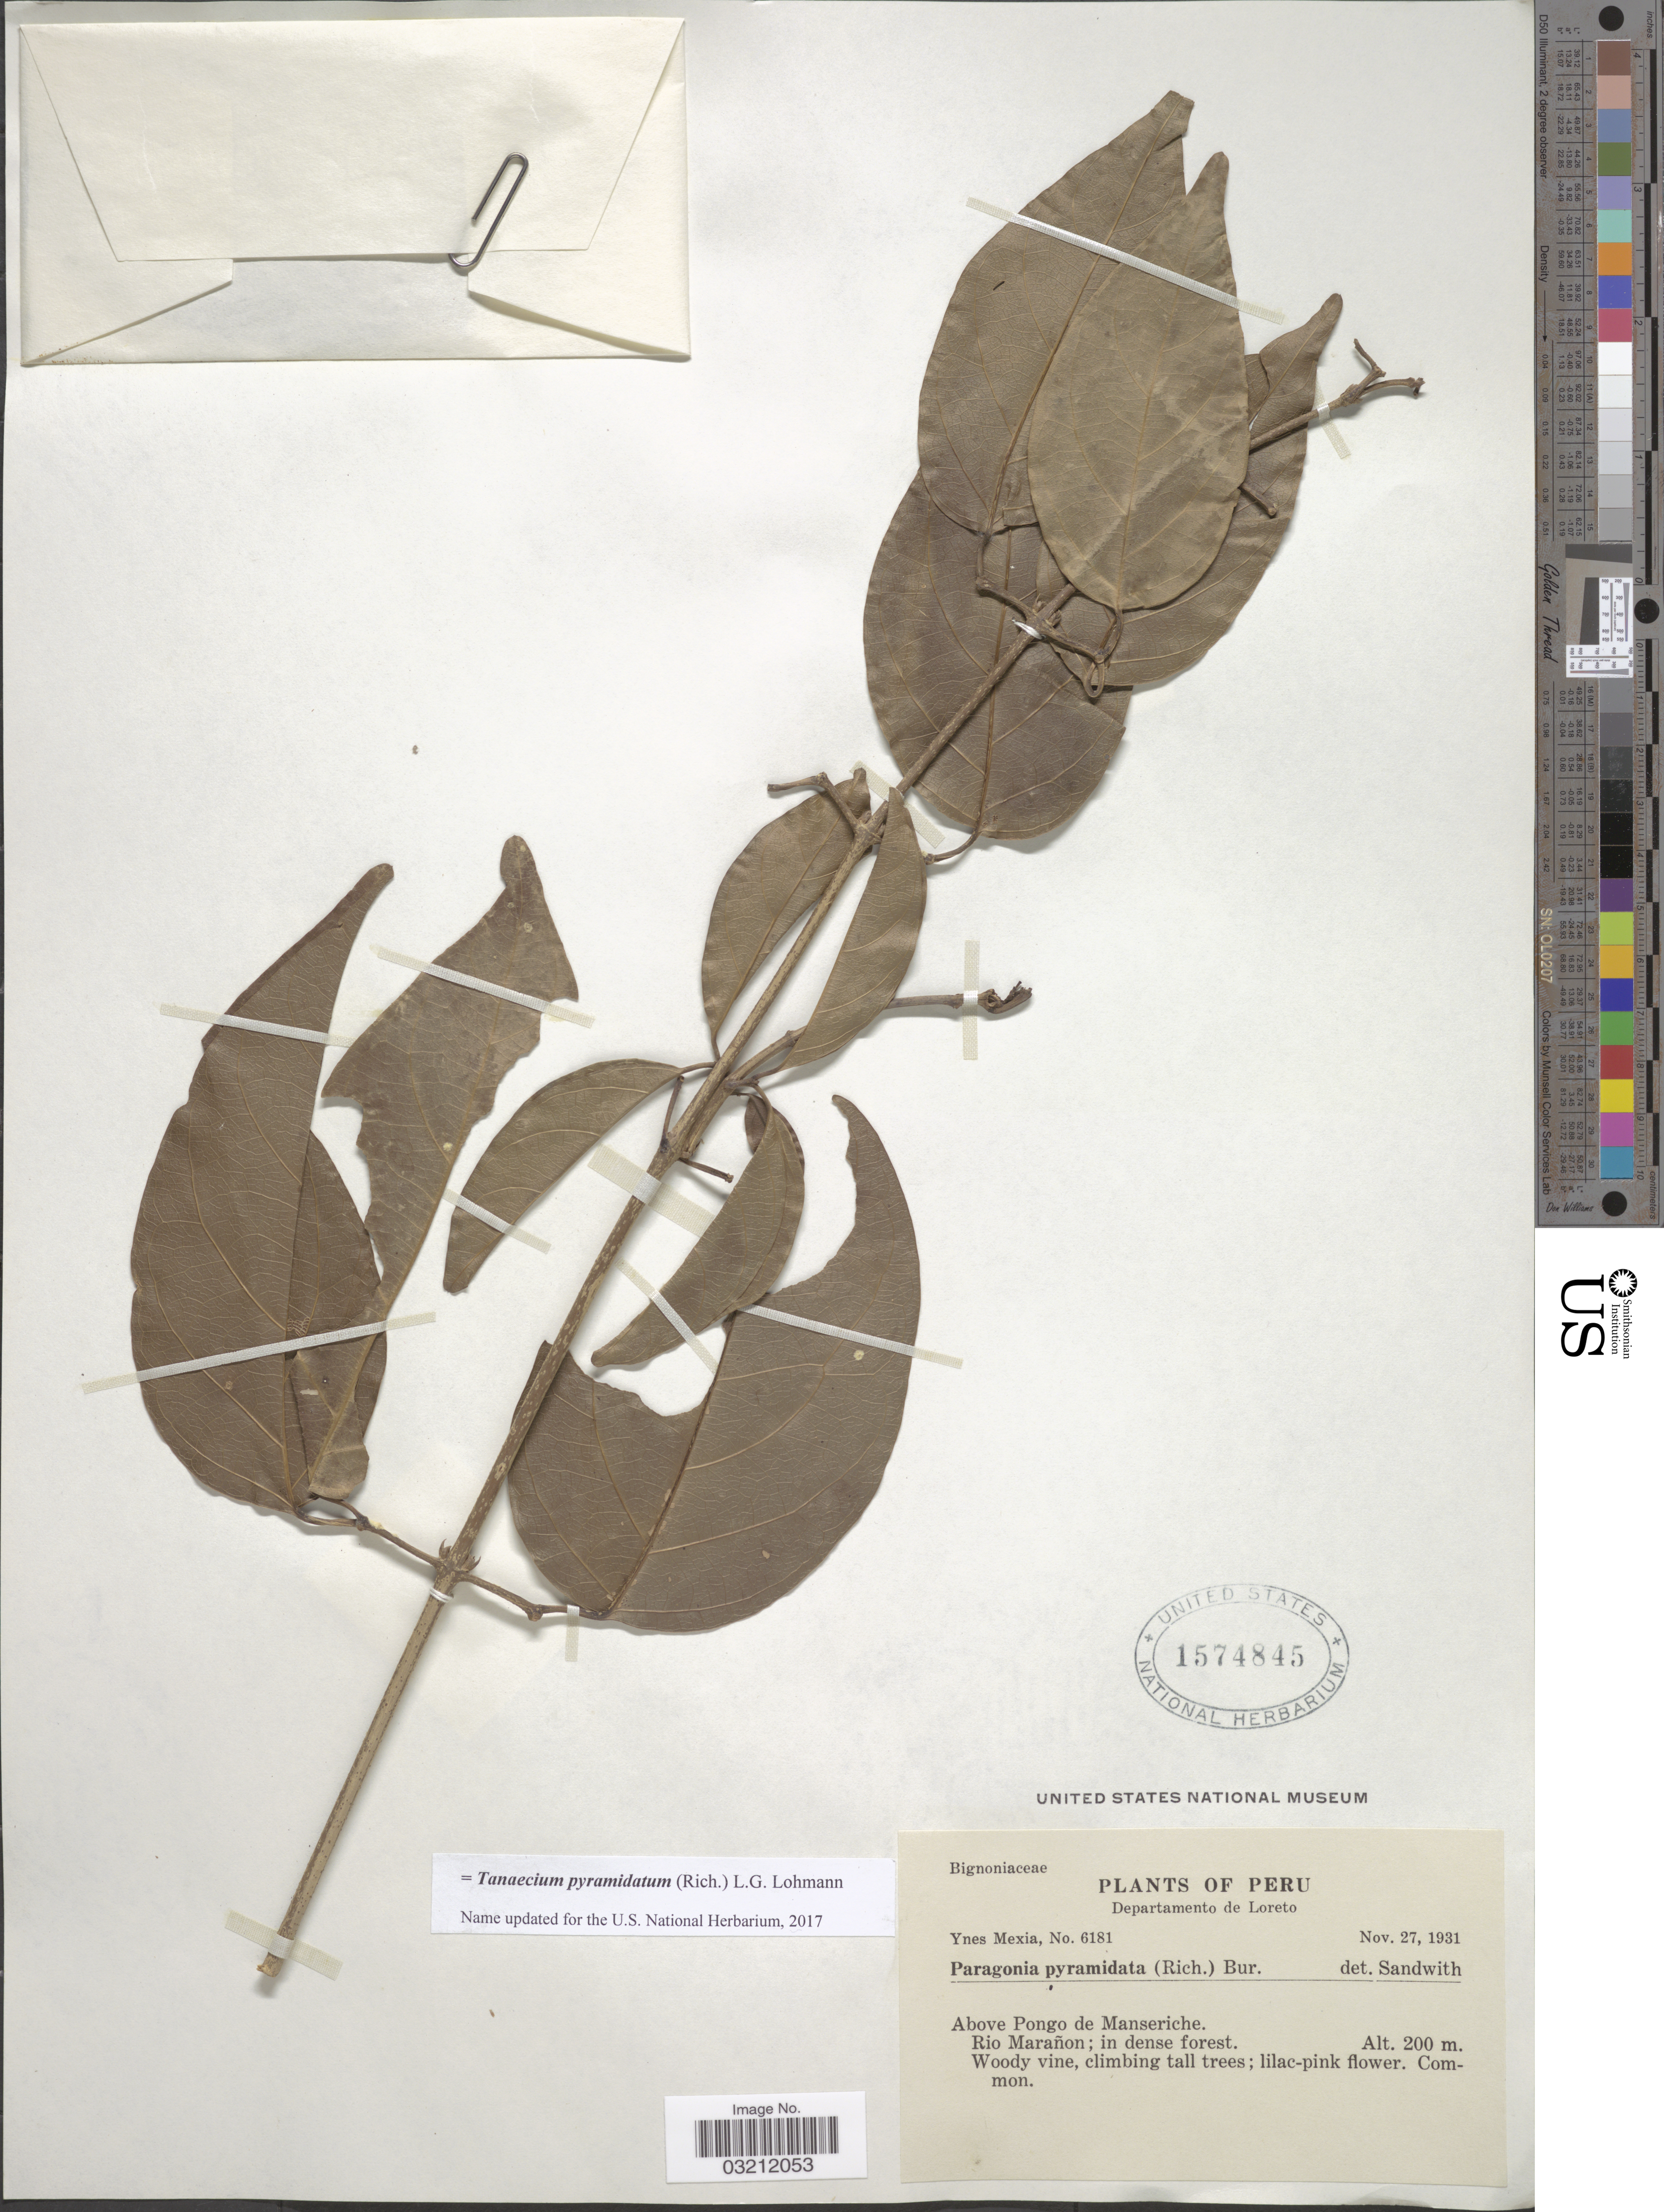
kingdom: Plantae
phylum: Tracheophyta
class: Magnoliopsida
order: Lamiales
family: Bignoniaceae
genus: Tanaecium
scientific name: Tanaecium pyramidatum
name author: (Rich.) L.G. Lohmann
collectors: Y. Mexia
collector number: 6181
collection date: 1931-11-27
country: Peru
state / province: Loreto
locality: Departamento de Loreto. Above Pongo de Manseriche. Rio Marañon.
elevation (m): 200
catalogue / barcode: US 1574845